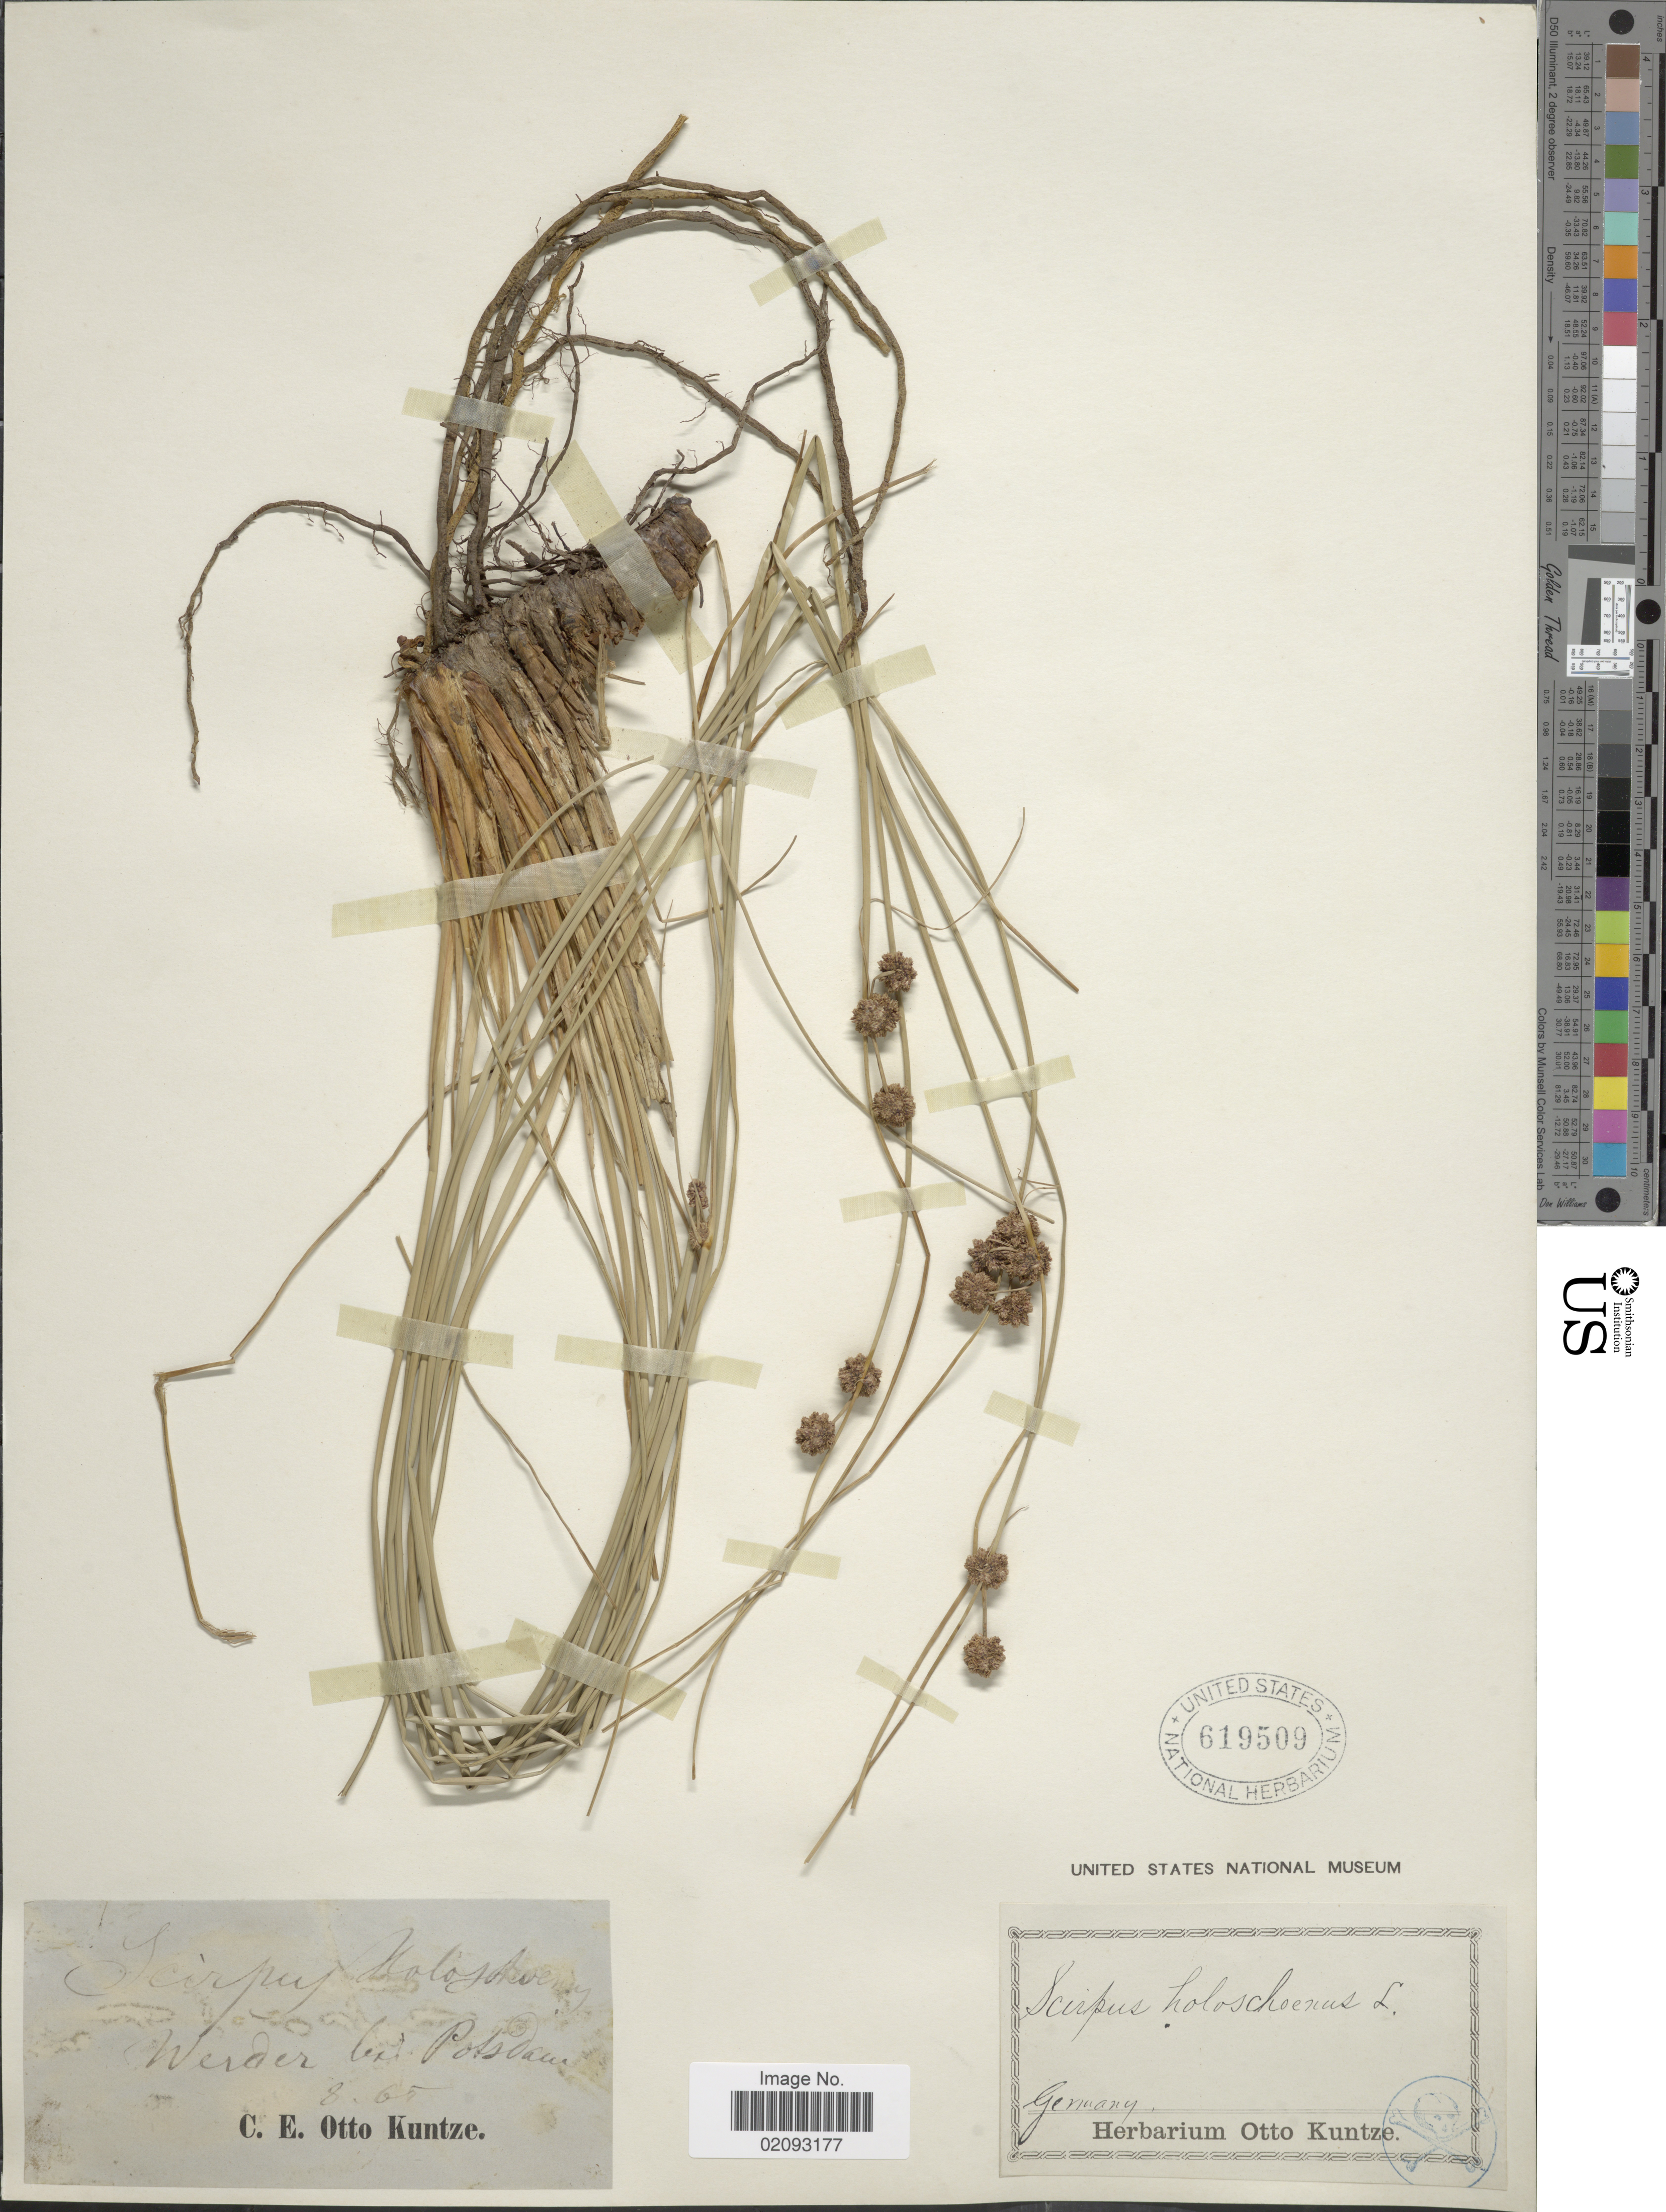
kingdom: Plantae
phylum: Tracheophyta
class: Liliopsida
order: Poales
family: Cyperaceae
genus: Scirpoides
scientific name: Scirpoides holoschoenus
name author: (L.) Soják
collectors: C.E.O. Kuntze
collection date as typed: Transcribed d/m/y: /8/65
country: Germany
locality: Werder bei Potsdam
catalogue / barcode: US 619509